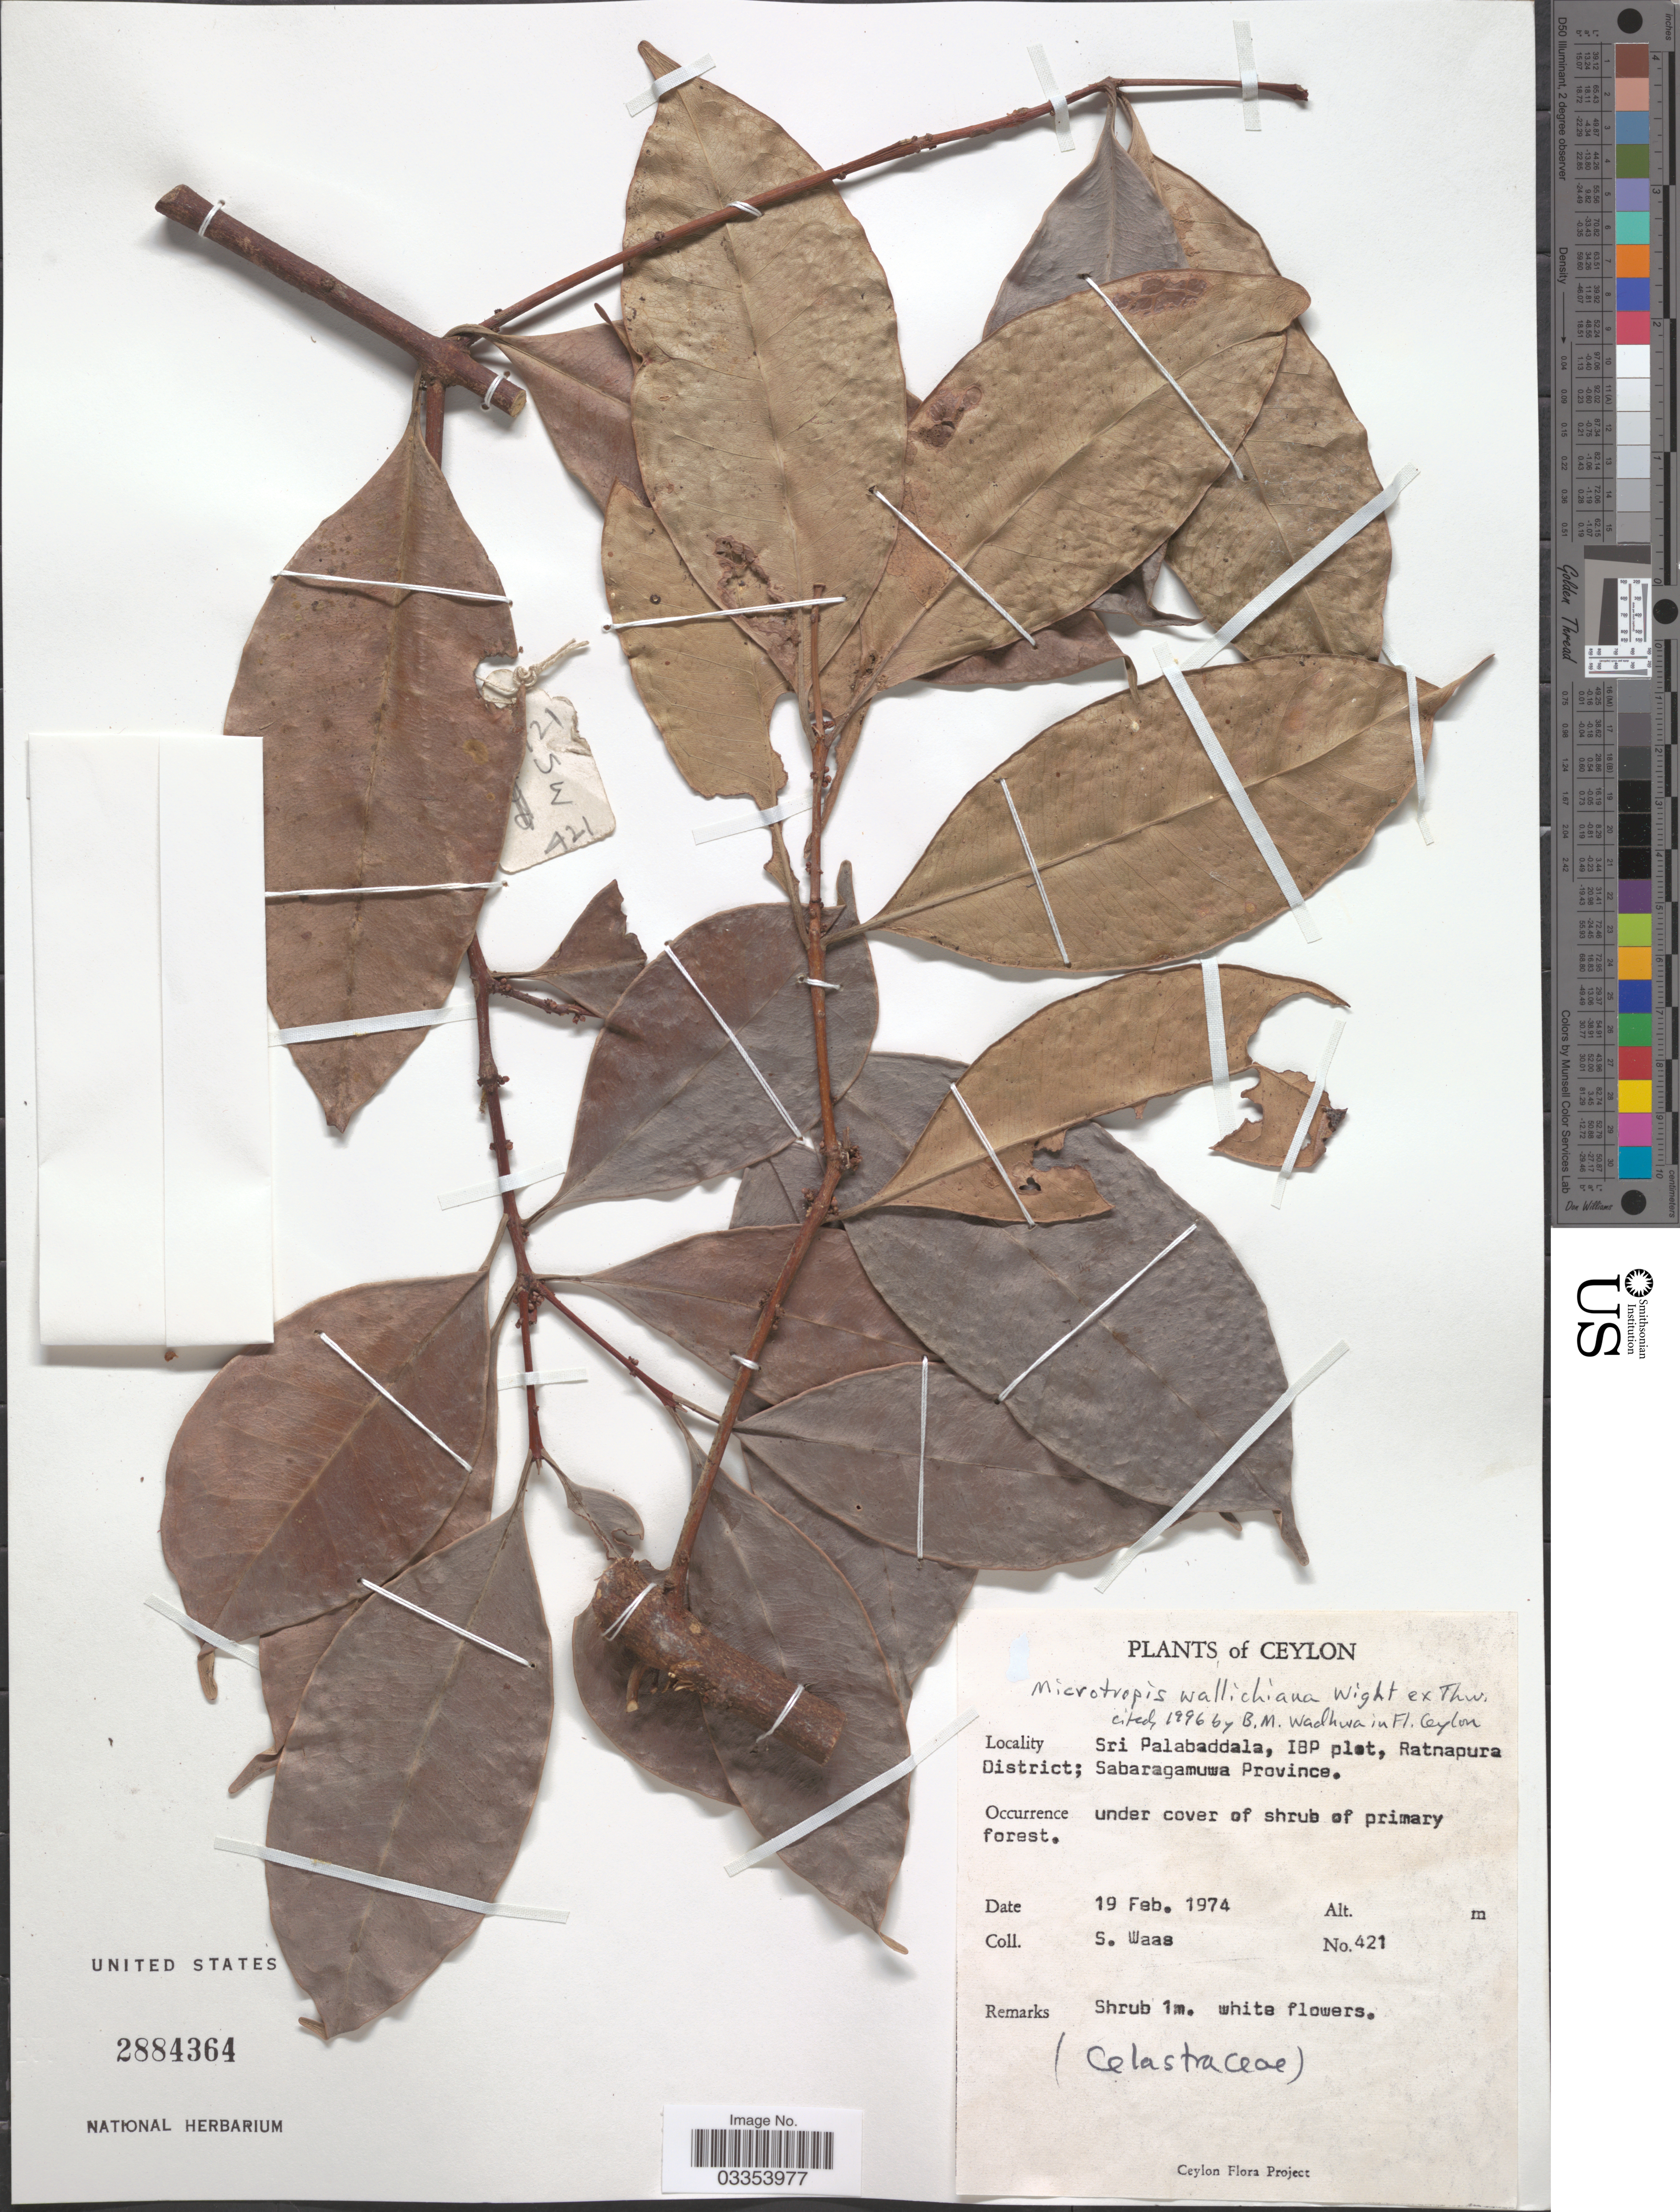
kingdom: Plantae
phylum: Tracheophyta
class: Magnoliopsida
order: Celastrales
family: Celastraceae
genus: Microtropis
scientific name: Microtropis wallichiana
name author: Wight in Thwaites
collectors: S. Waas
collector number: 421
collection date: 1974-02-19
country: Sri Lanka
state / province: Sabaragamuwa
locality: Ceylon. Sri Palabaddala, IBP plot, Ratnapura District.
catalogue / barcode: US 2884364